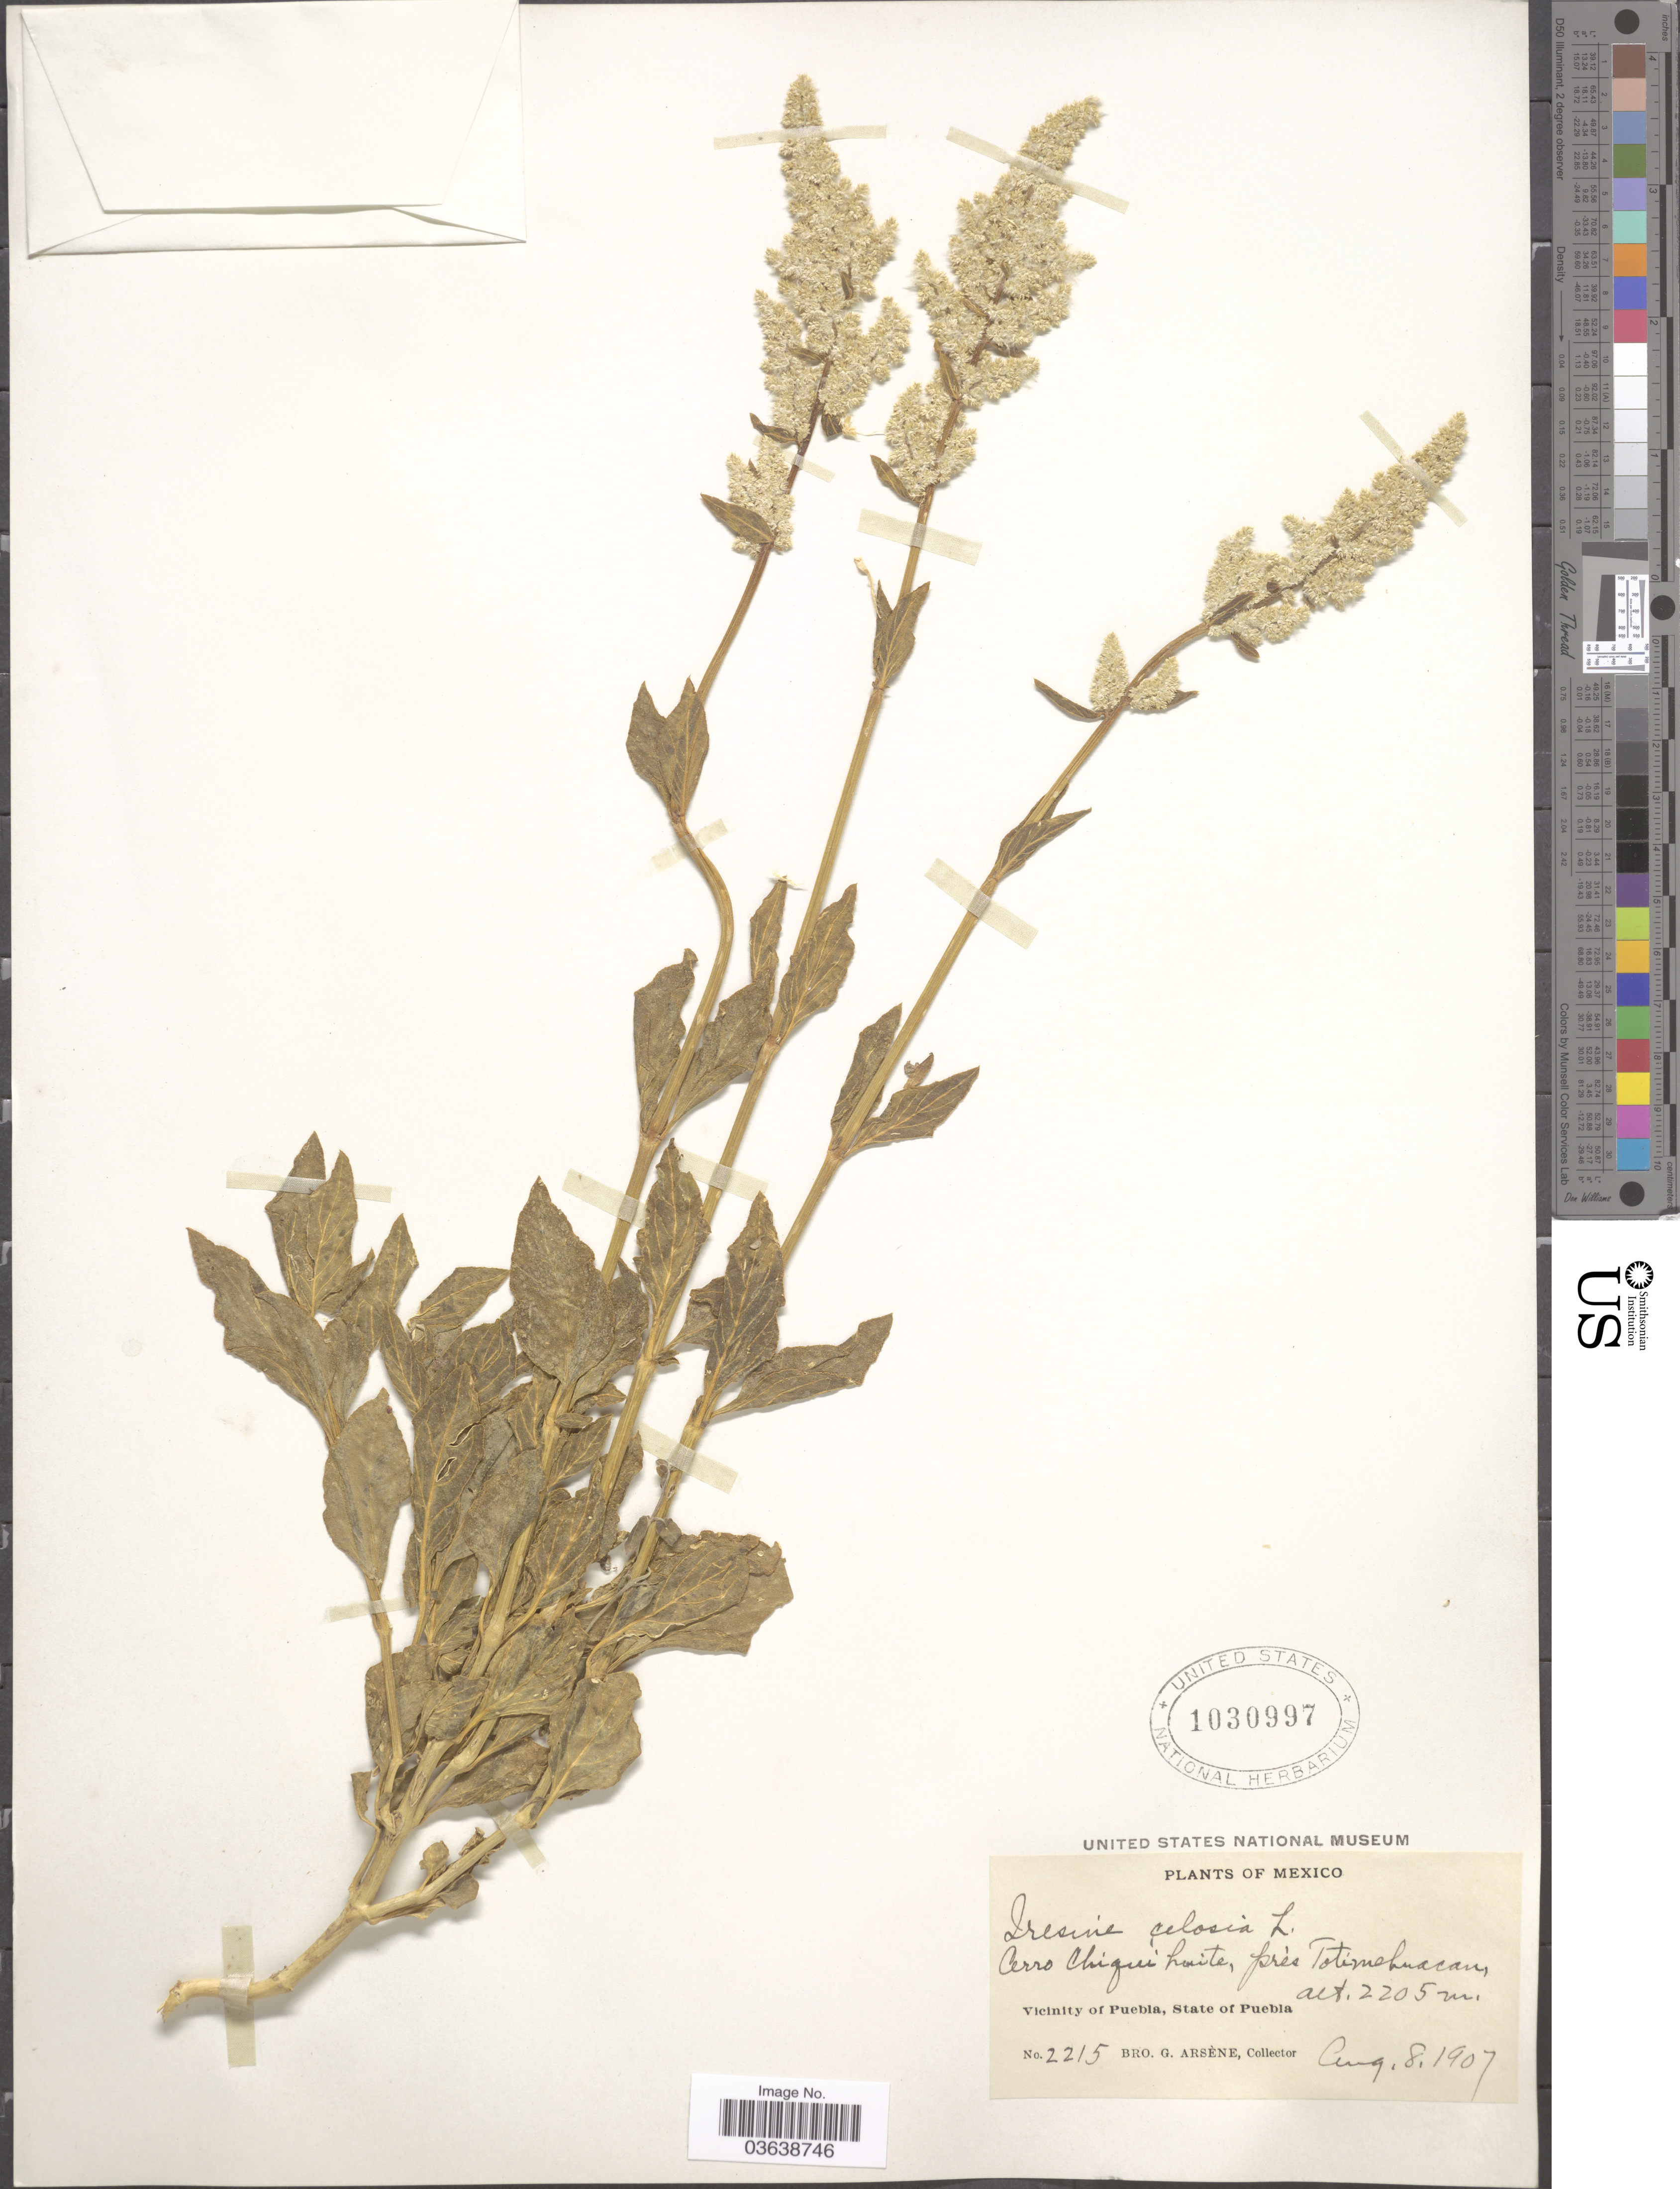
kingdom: Plantae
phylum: Tracheophyta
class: Magnoliopsida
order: Caryophyllales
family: Amaranthaceae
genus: Iresine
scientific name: Iresine celosia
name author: L.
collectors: Bro. G. Arsène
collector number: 2215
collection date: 1907-08-08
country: Mexico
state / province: Puebla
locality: Cerro Chiqui huite, prés Totimehuacan. Vicinity of Puebla.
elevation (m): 2205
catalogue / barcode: US 1030997